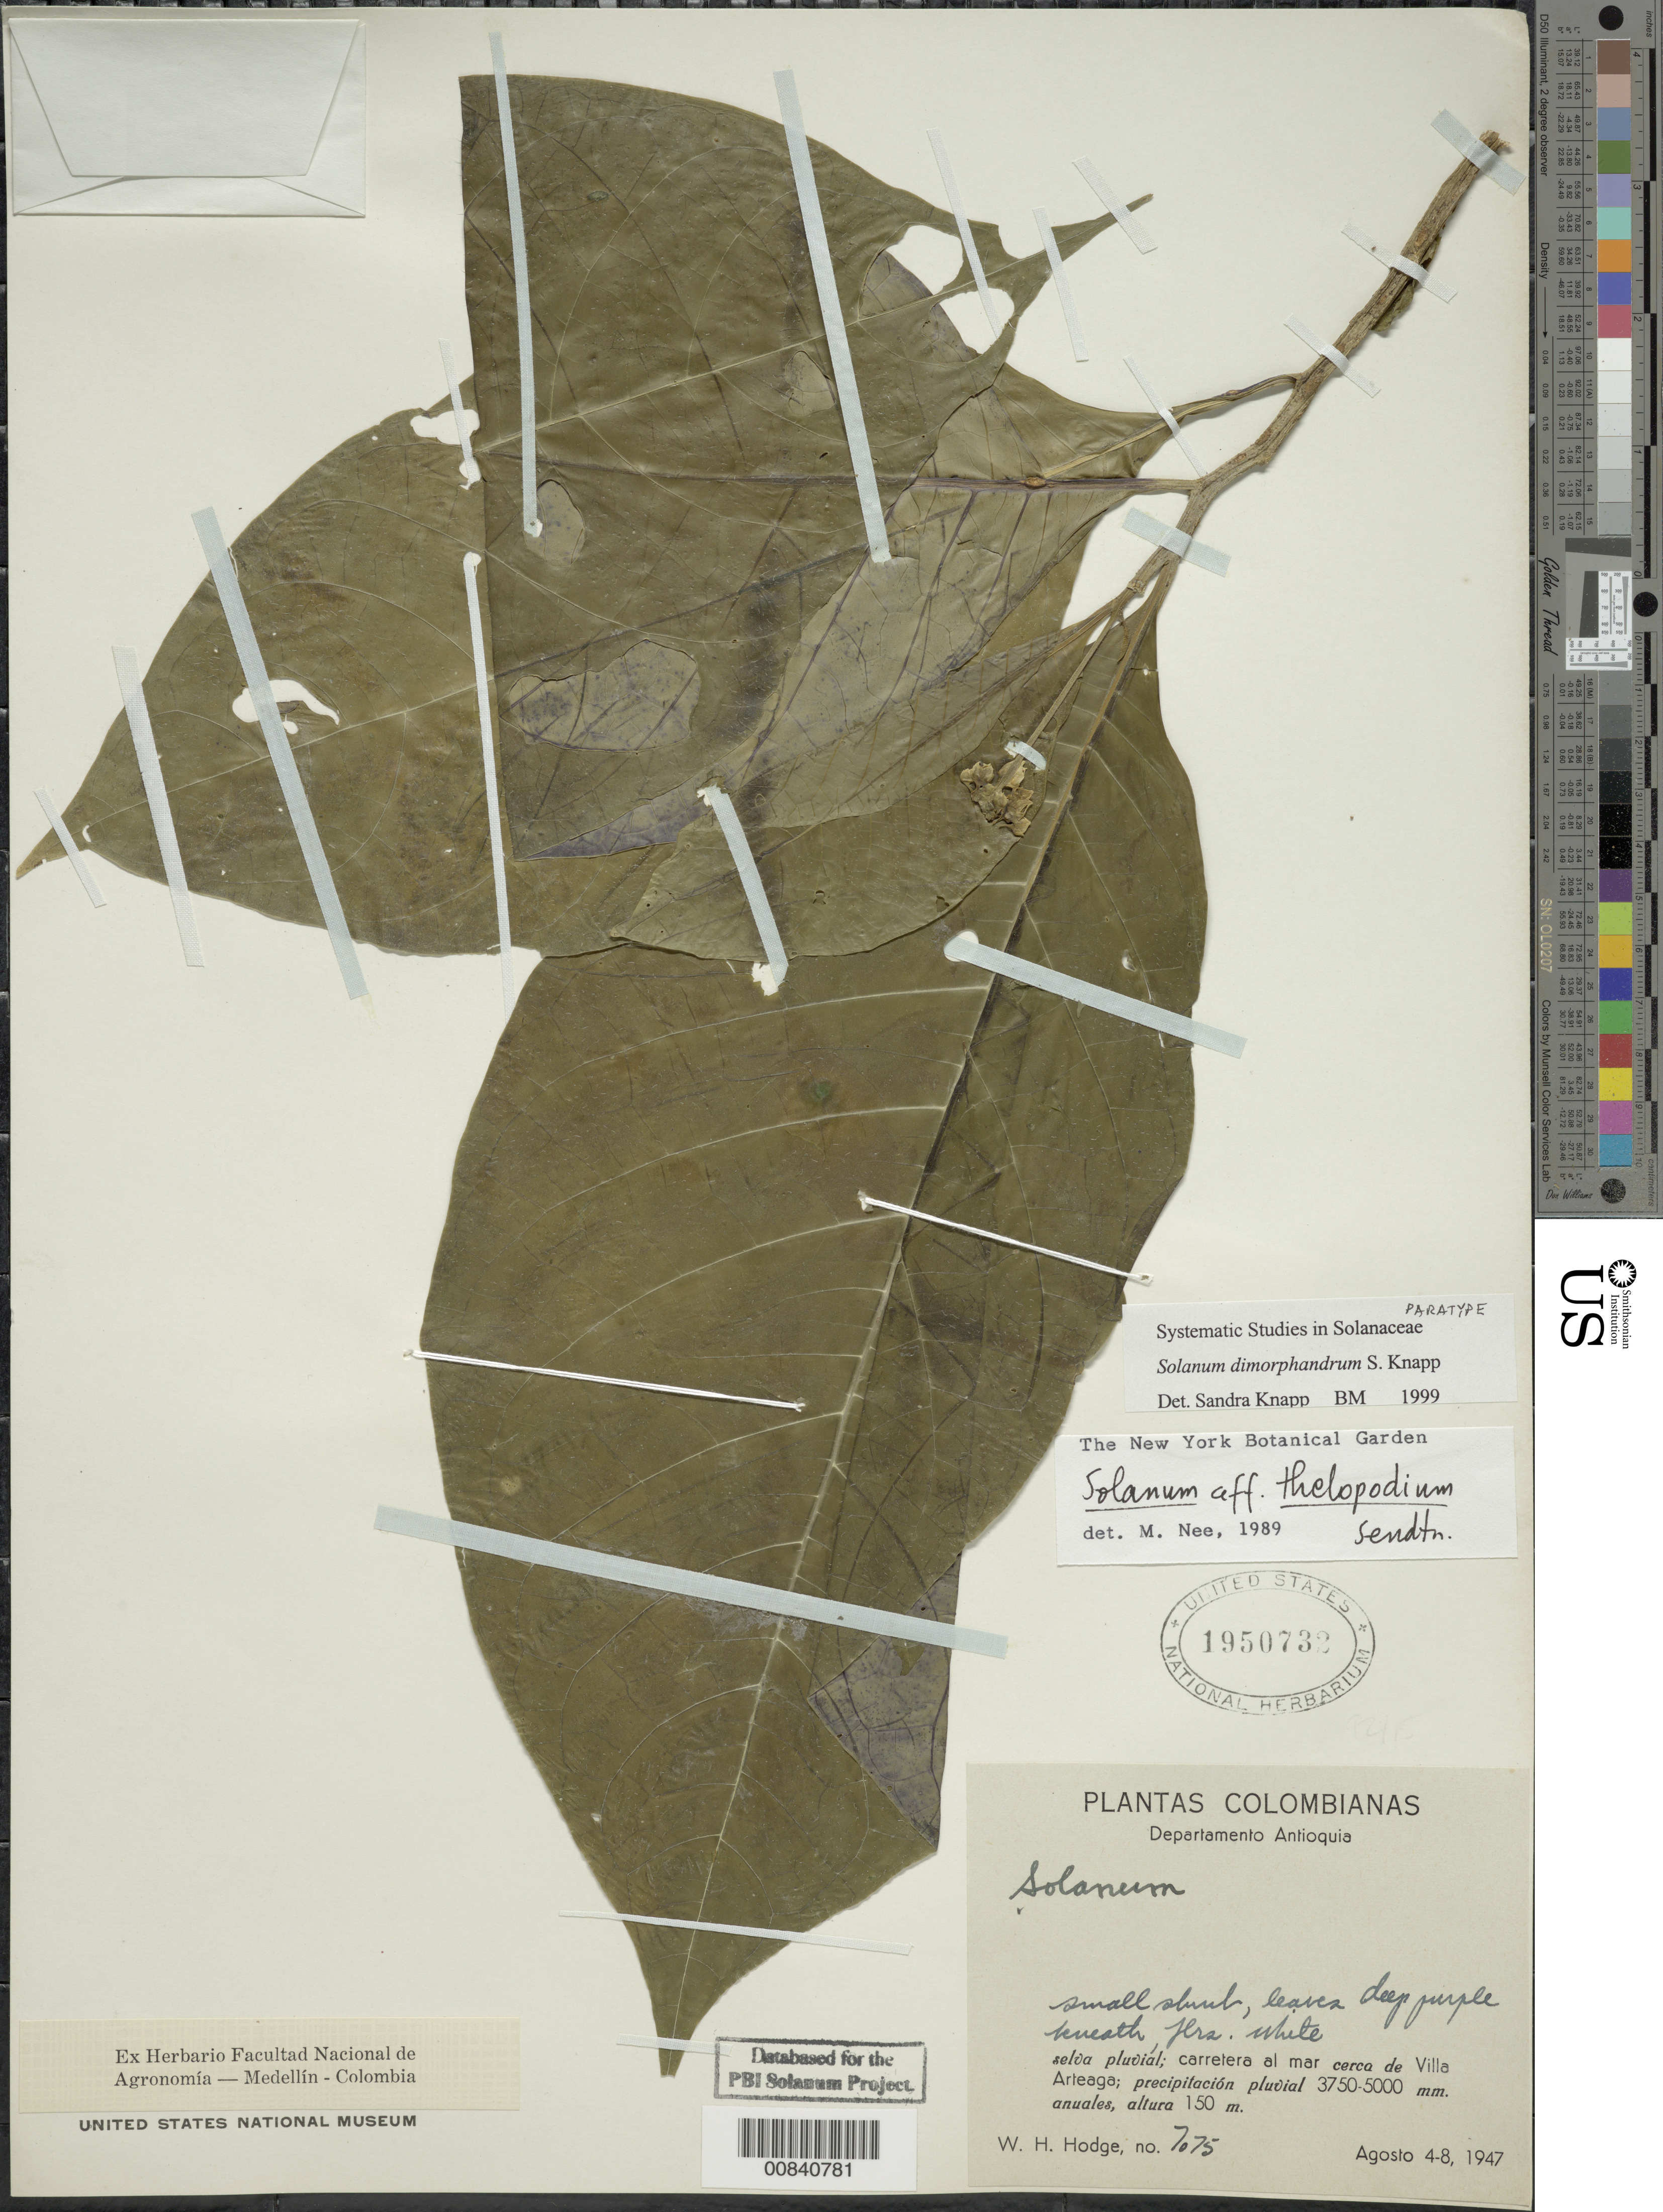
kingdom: Plantae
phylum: Tracheophyta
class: Magnoliopsida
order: Solanales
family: Solanaceae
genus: Solanum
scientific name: Solanum thelopodium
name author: Sendtn.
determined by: Knapp, S. D.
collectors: W. Hodge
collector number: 7075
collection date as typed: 4 Aug 1947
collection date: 1947-08-04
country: Colombia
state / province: Antioquia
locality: Carretera al mar cerca de Villa Arteaga.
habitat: Selva pluvial; precipitación pluvial 3750-5000 mm anuales.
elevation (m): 150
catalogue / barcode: US 1950732